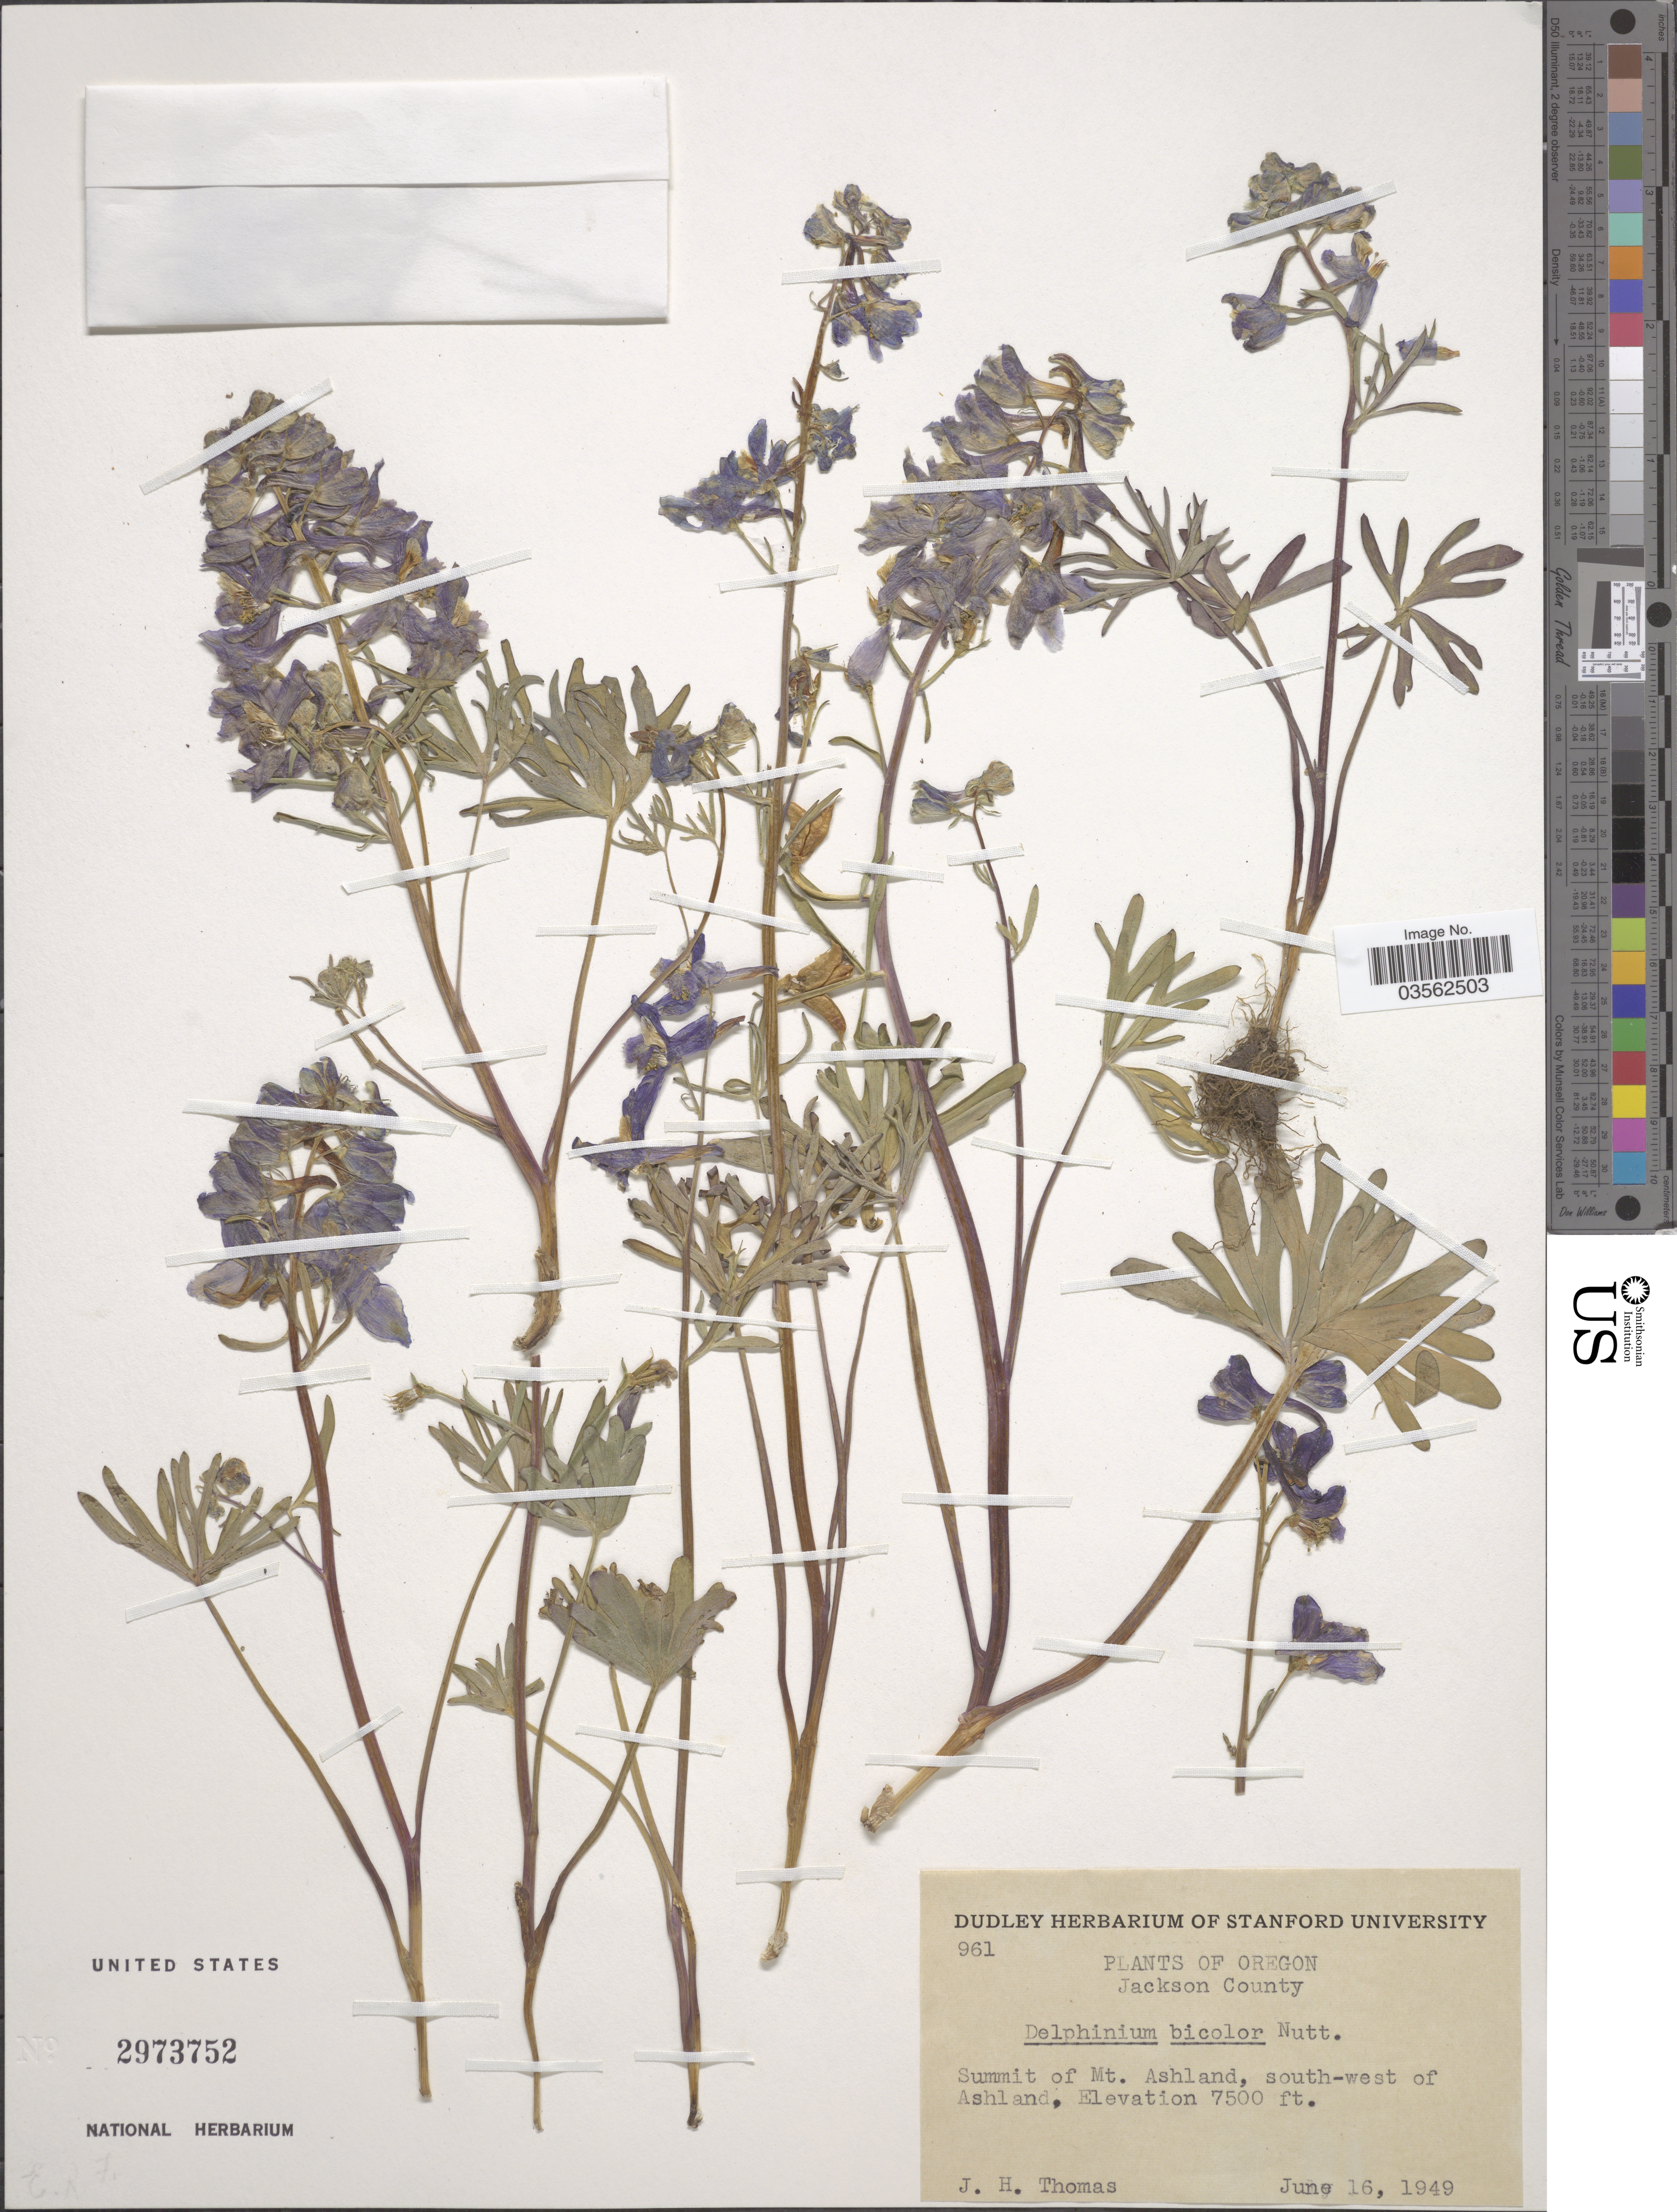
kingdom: Plantae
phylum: Tracheophyta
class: Magnoliopsida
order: Ranunculales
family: Ranunculaceae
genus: Delphinium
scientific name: Delphinium bicolor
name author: Nutt.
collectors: J. H. Thomas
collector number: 961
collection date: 1949-06-16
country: United States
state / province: Oregon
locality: Jackson County. Summit of Mt. Ashland, south-west of Ashland.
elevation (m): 2286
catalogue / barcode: US 2973752